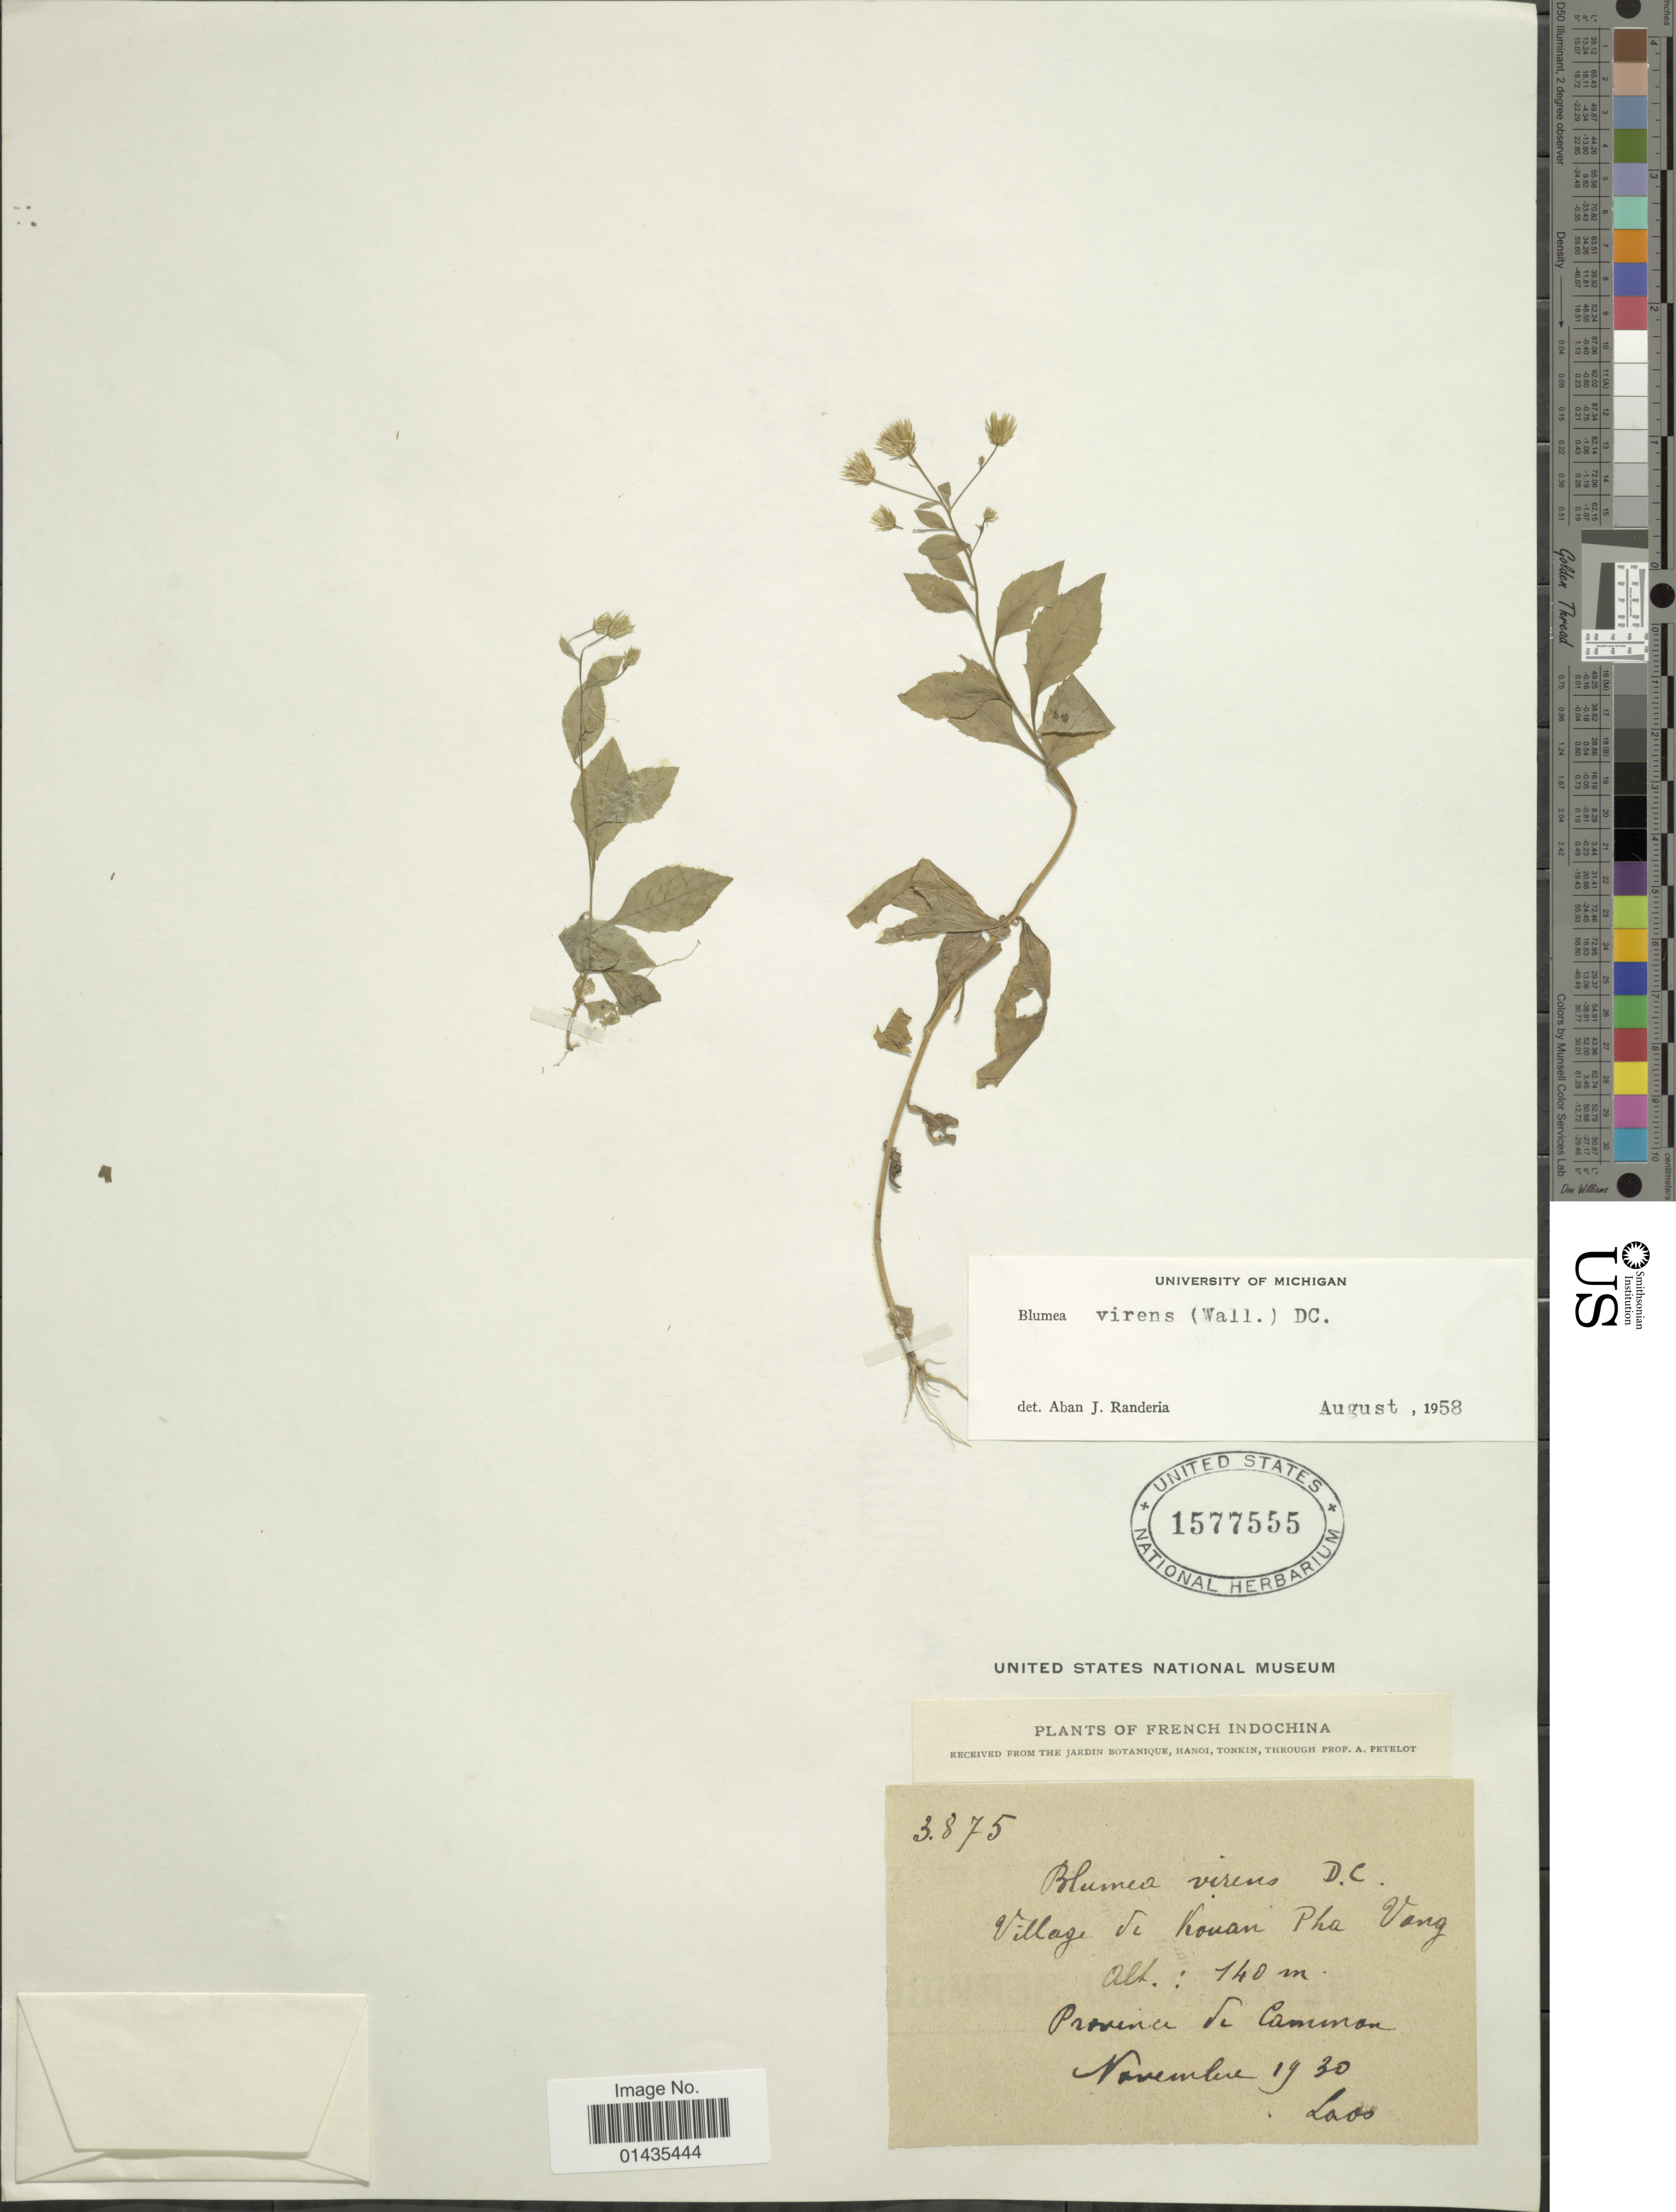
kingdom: Plantae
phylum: Tracheophyta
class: Magnoliopsida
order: Asterales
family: Asteraceae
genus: Blumea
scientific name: Blumea virens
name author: DC.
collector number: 3875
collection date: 1930-11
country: Laos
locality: French Indochina, Village de Kouan Pha Vong, Provincia de Cammon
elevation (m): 140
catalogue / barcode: US 1577555